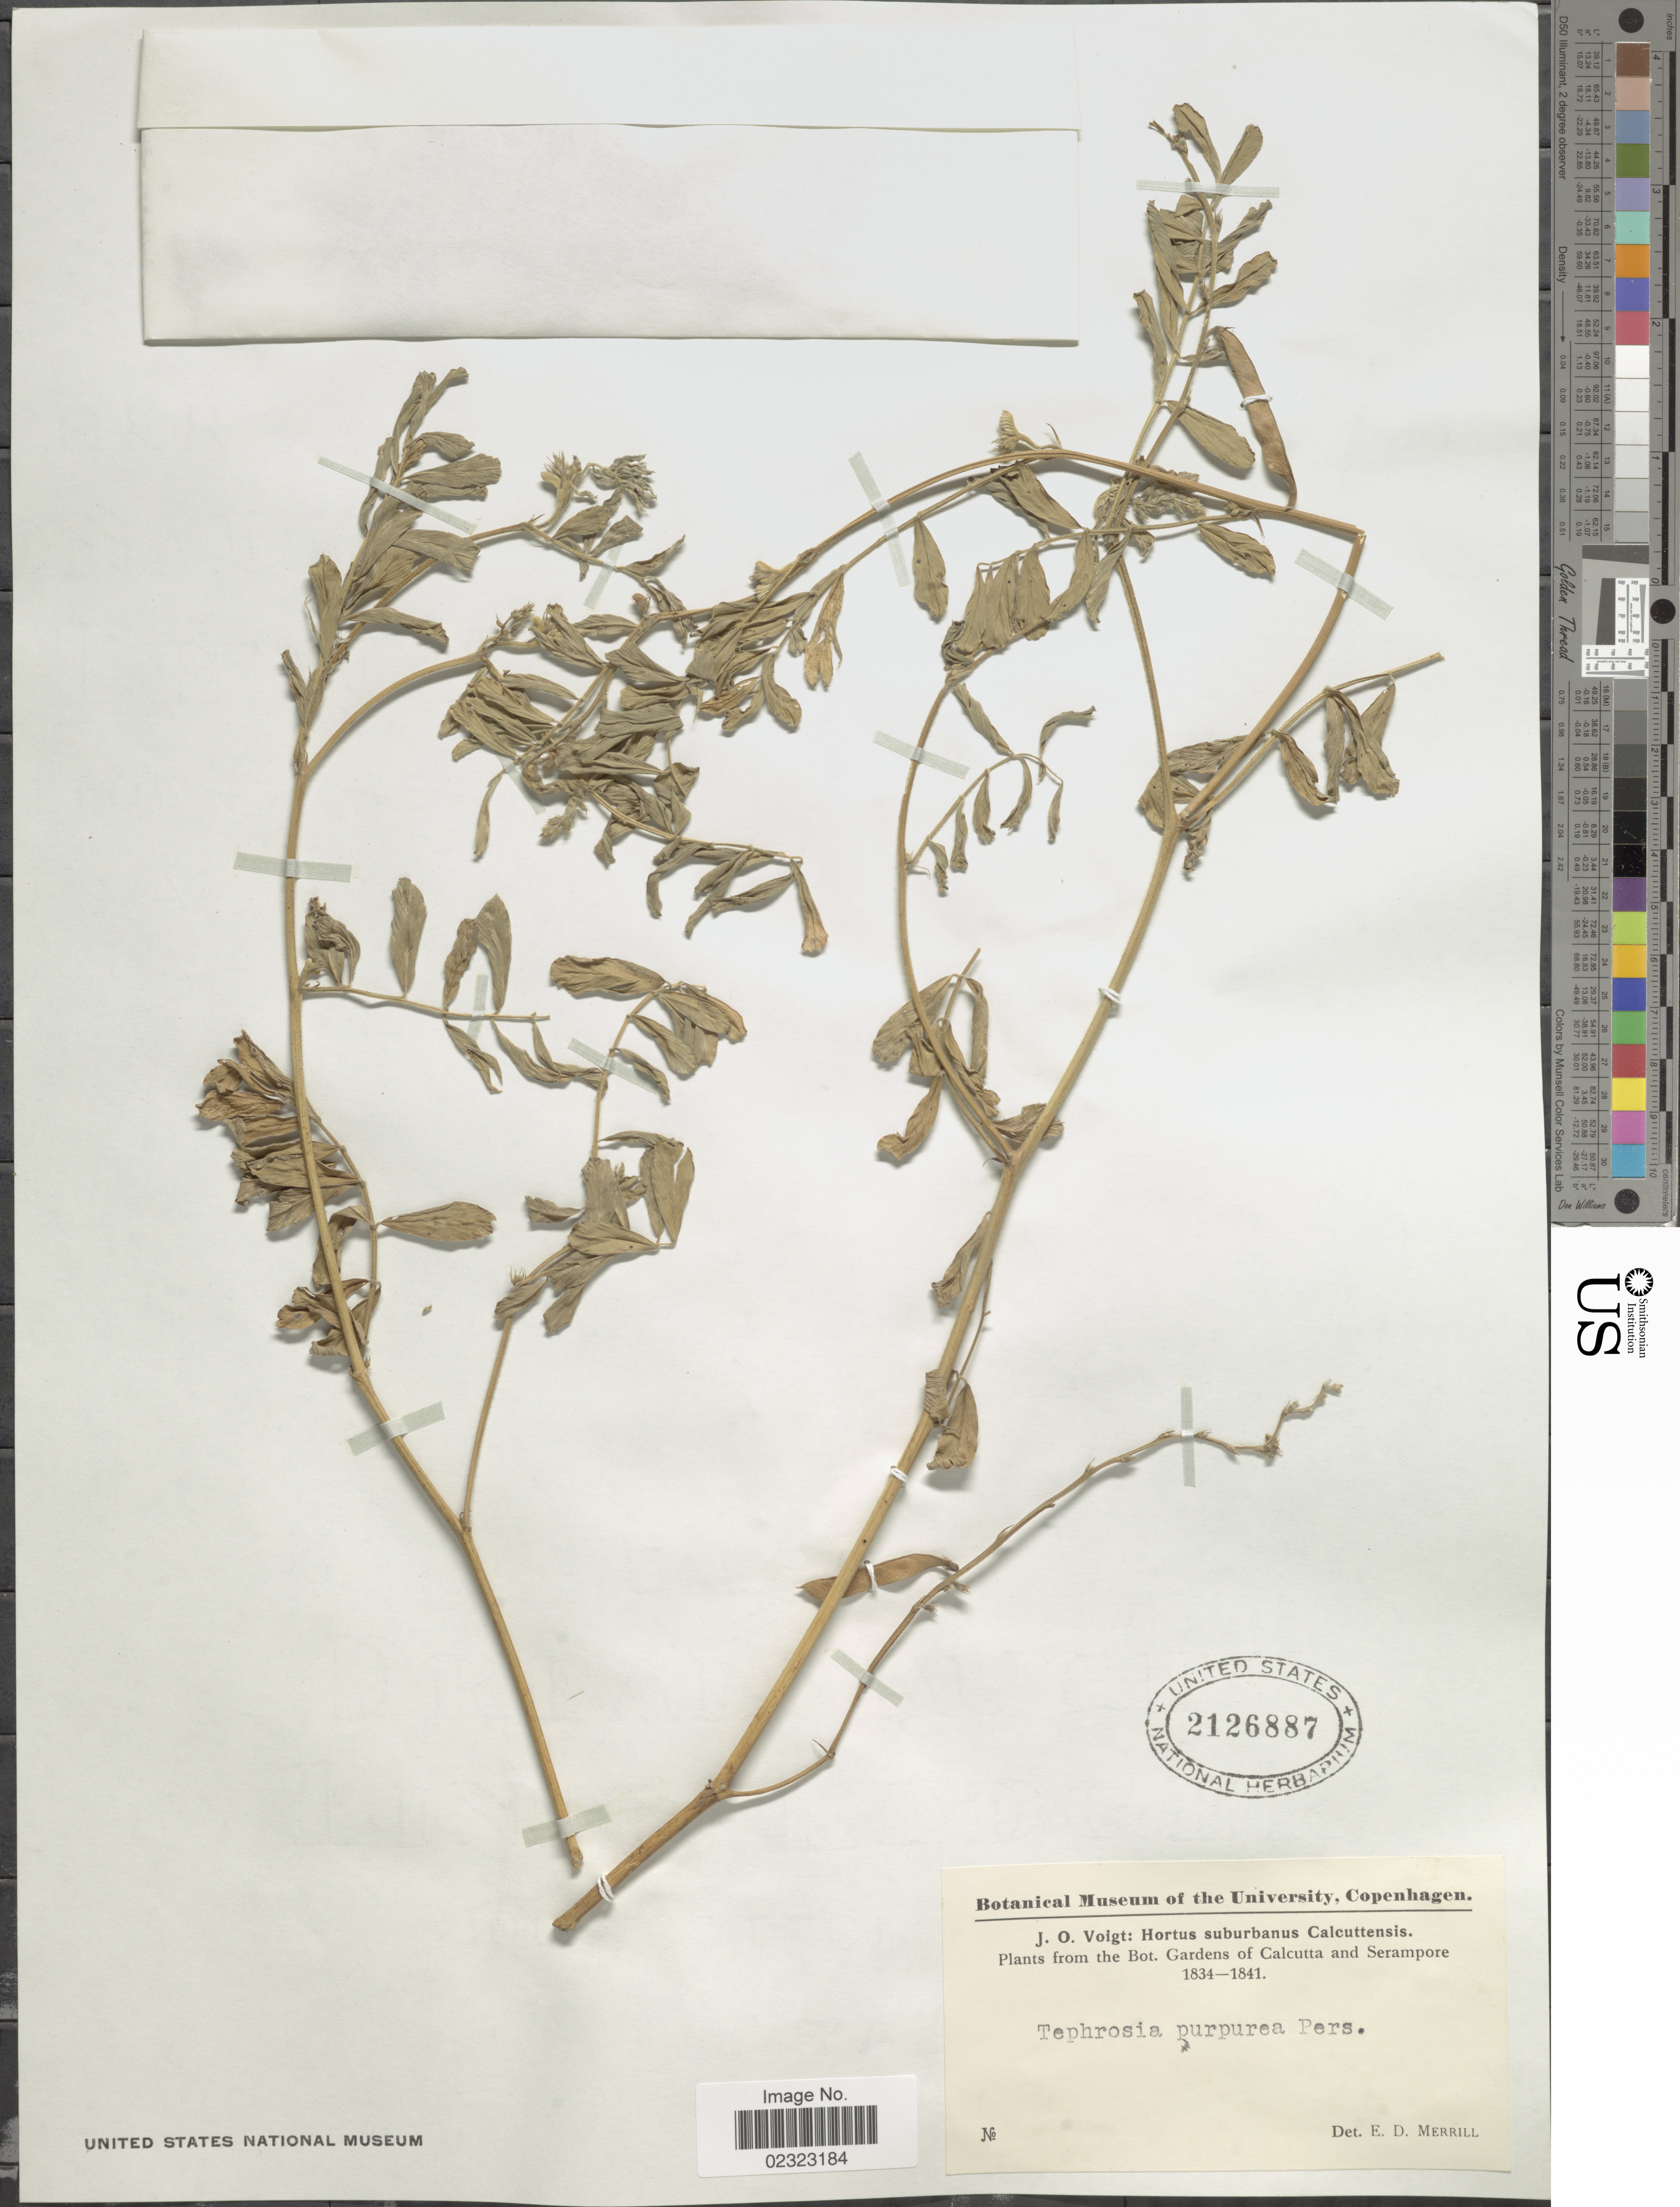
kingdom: Plantae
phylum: Tracheophyta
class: Magnoliopsida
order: Fabales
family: Fabaceae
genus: Tephrosia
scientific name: Tephrosia purpurea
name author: (L.) Pers.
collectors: J. O. Voigt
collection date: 1834/1841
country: India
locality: Bot. Gardens of Calcutta and Serampore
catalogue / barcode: US 2126887